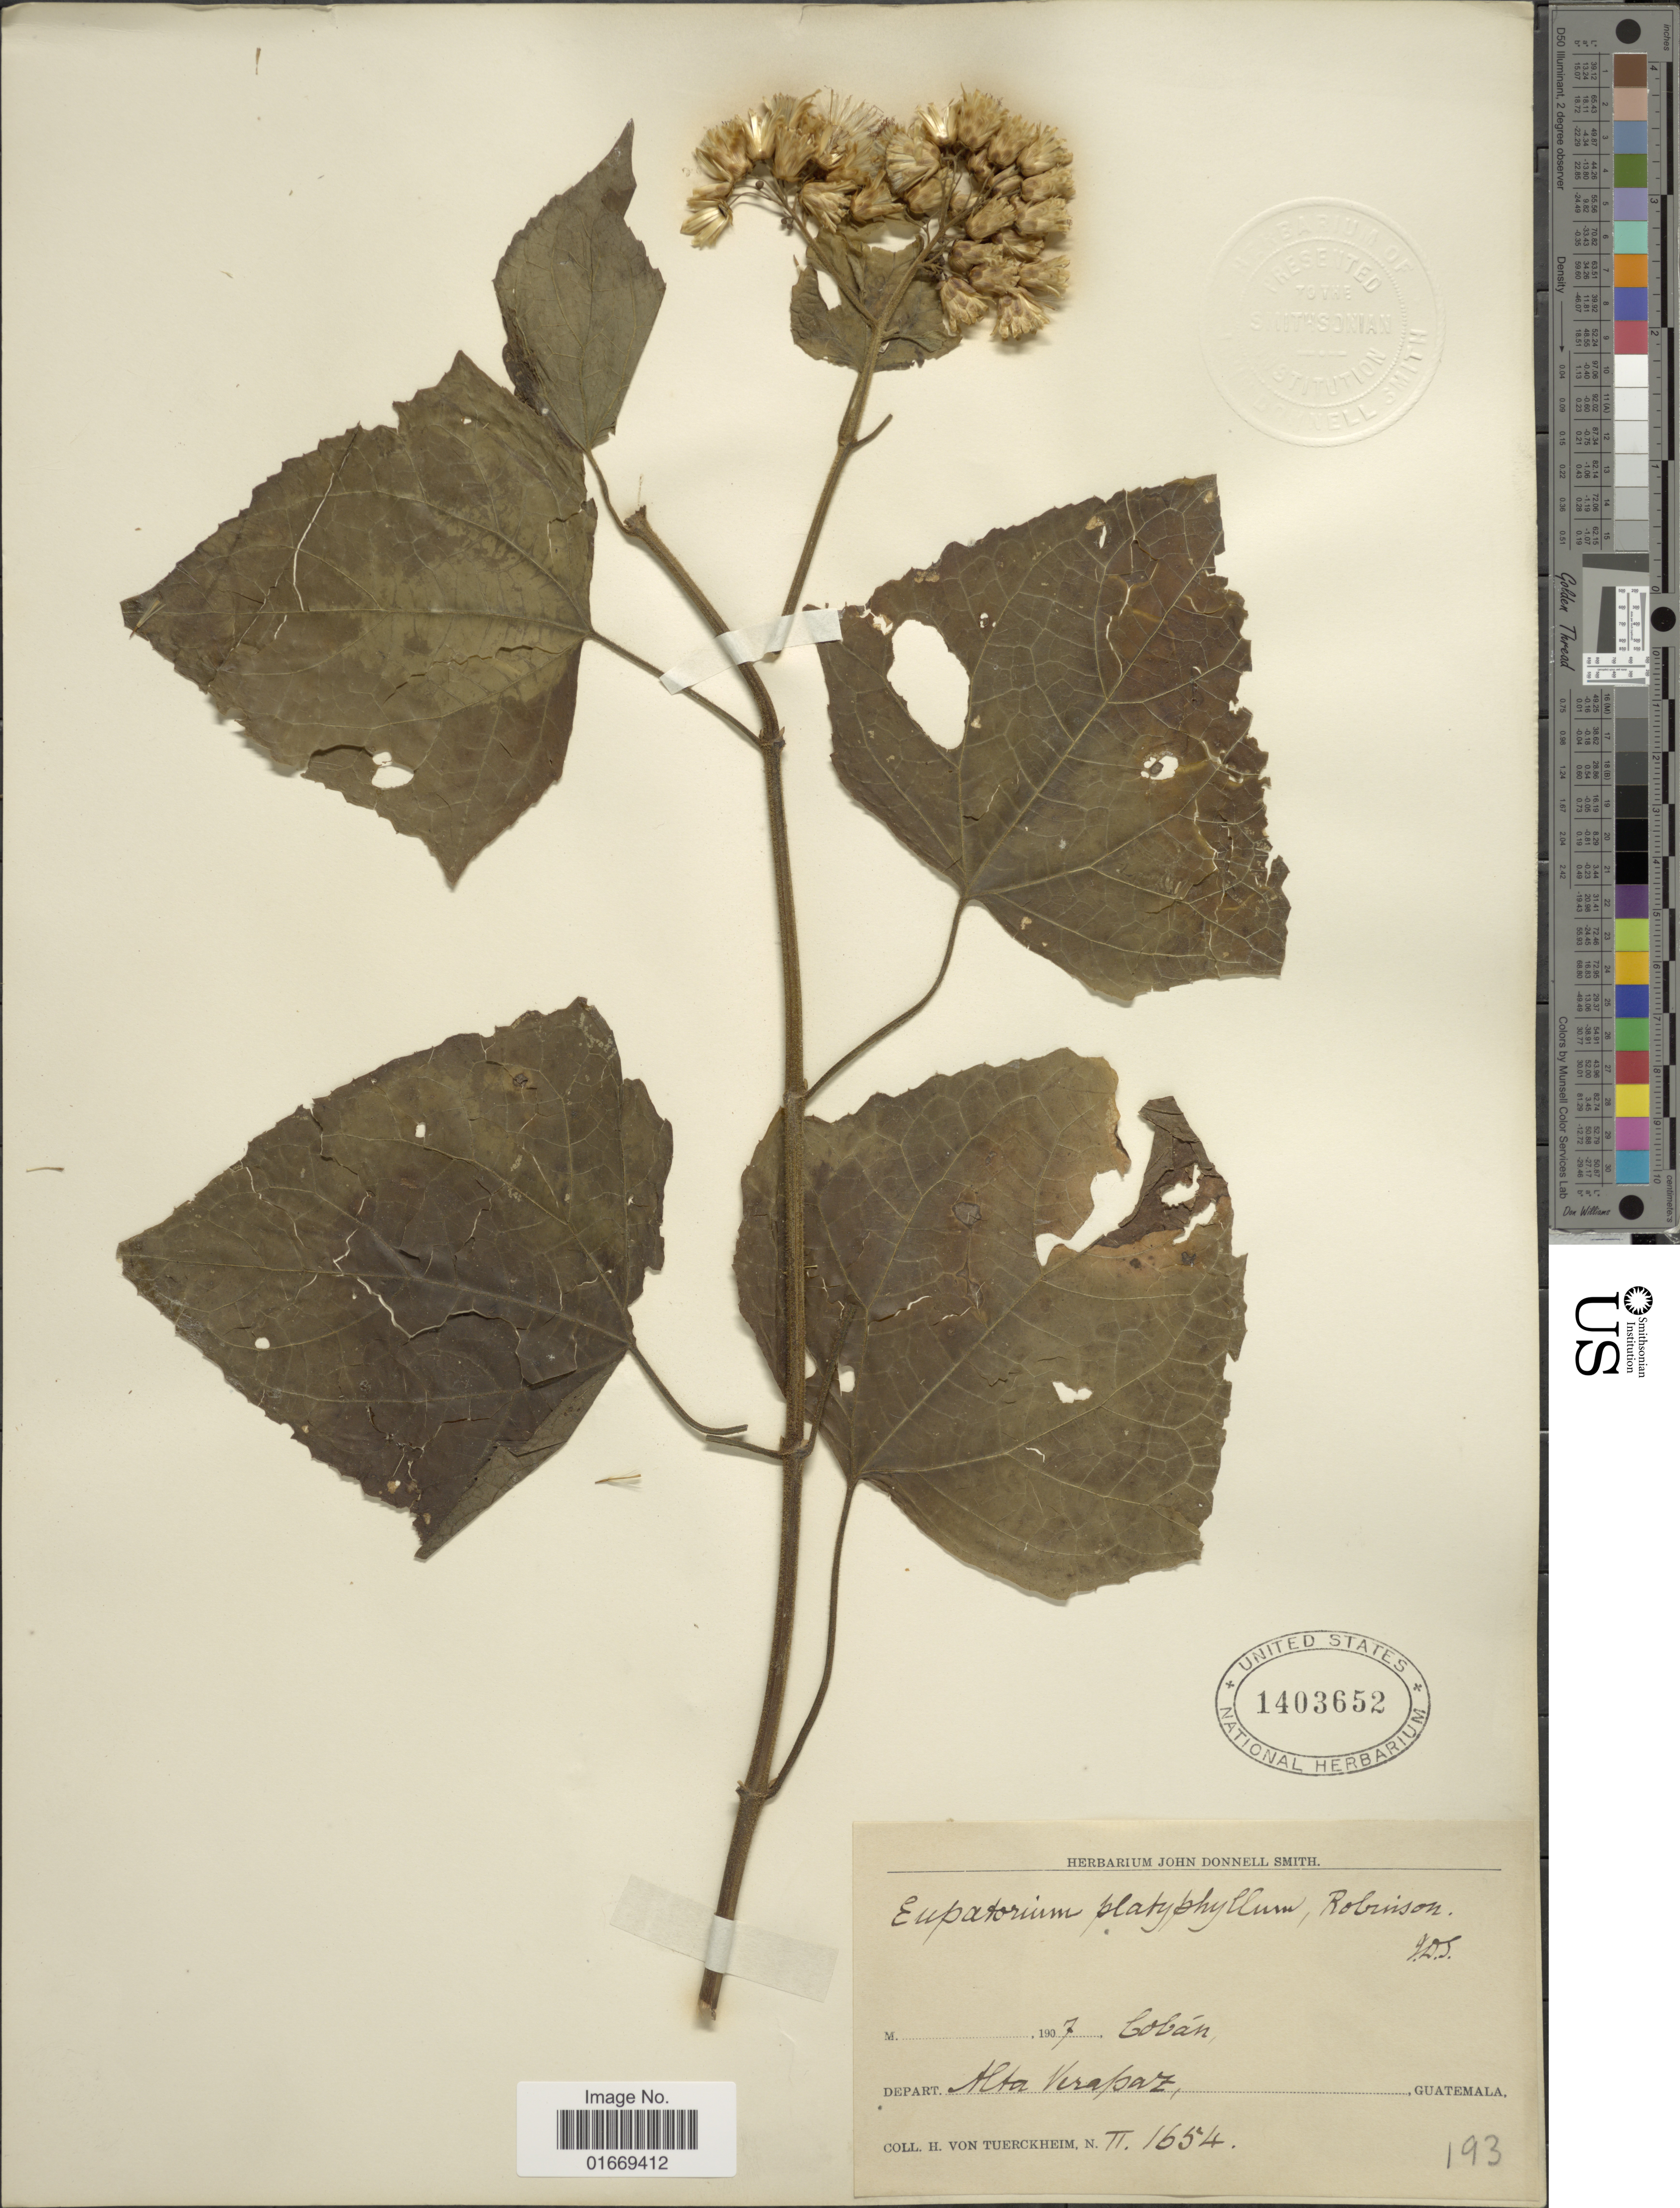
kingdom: Plantae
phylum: Tracheophyta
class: Magnoliopsida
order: Asterales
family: Asteraceae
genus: Bartlettina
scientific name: Bartlettina platyphylla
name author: (B.L. Rob.) R.M. King & H. Rob.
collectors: H. von Türckheim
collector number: II 1654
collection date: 1907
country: Guatemala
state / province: Alta Verapaz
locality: Cobán, Depart Alta Verapaz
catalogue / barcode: US 1403652